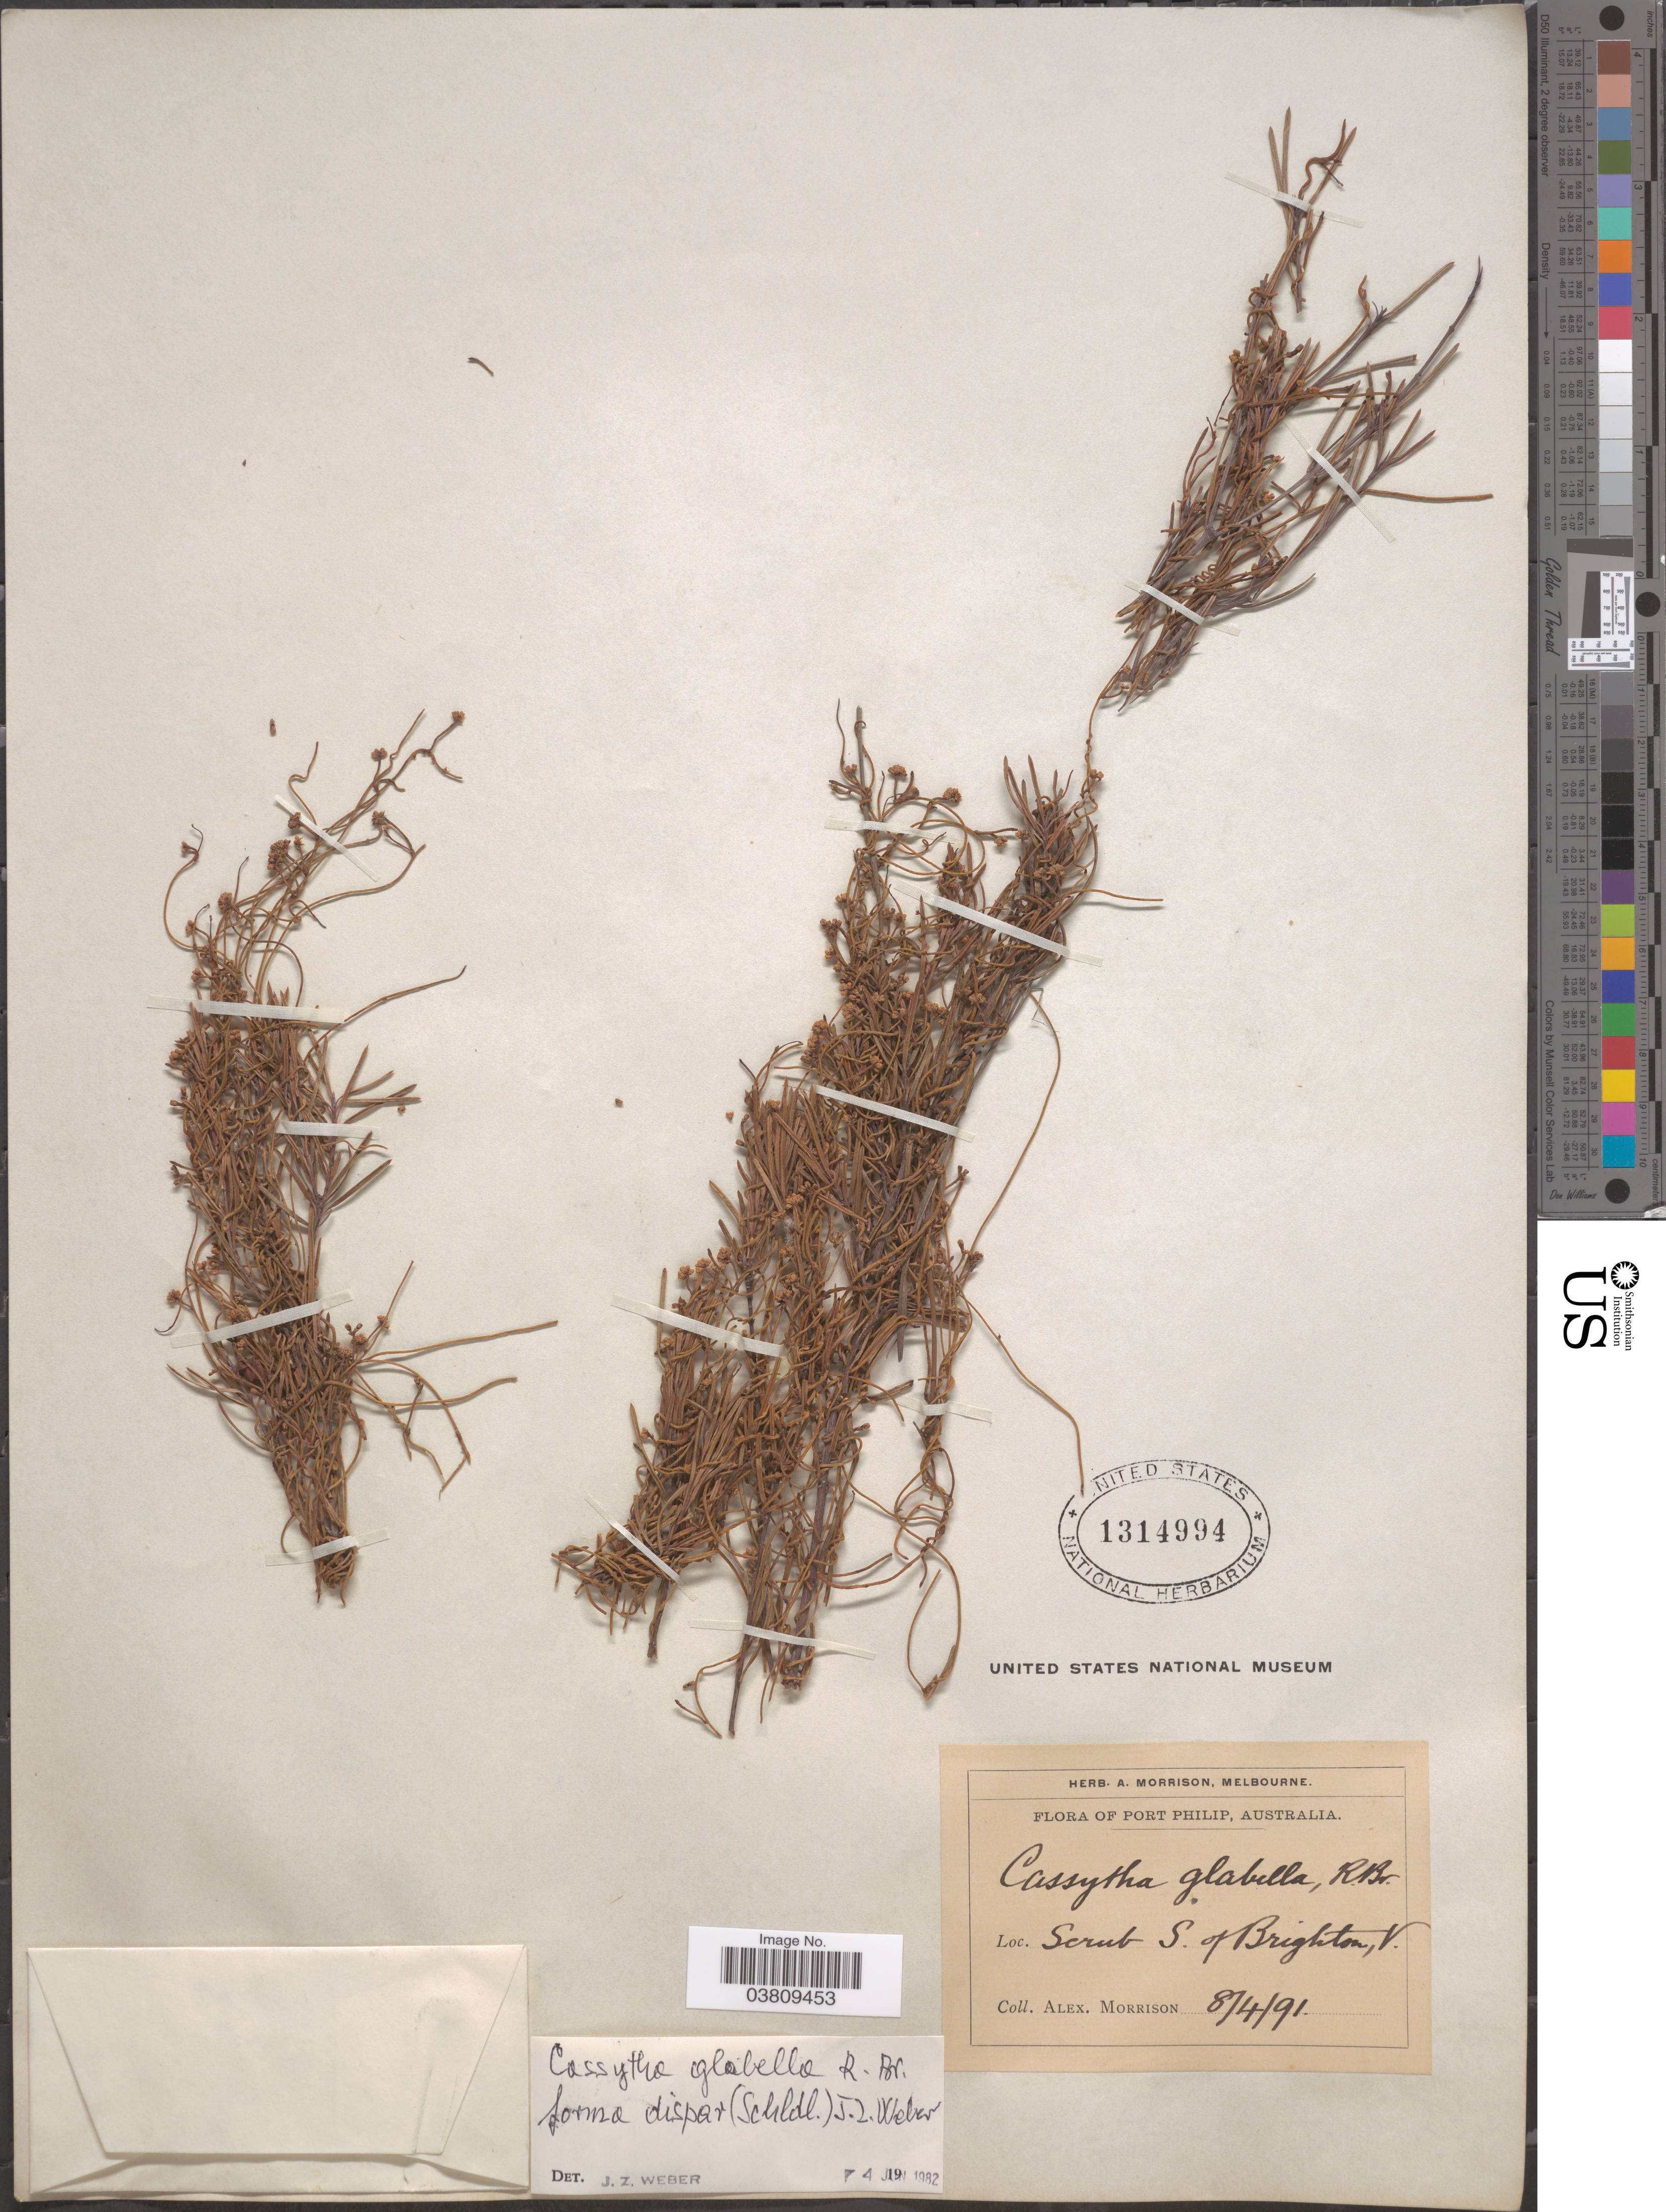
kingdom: Plantae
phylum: Tracheophyta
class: Magnoliopsida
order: Laurales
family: Lauraceae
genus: Cassytha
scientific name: Cassytha glabella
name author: R. Br.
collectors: A. Morrison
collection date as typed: Transcribed d/m/y: 8/4/91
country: Australia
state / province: Victoria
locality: Port Philip. Scrub S. of Brighton, V.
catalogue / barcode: US 1314994